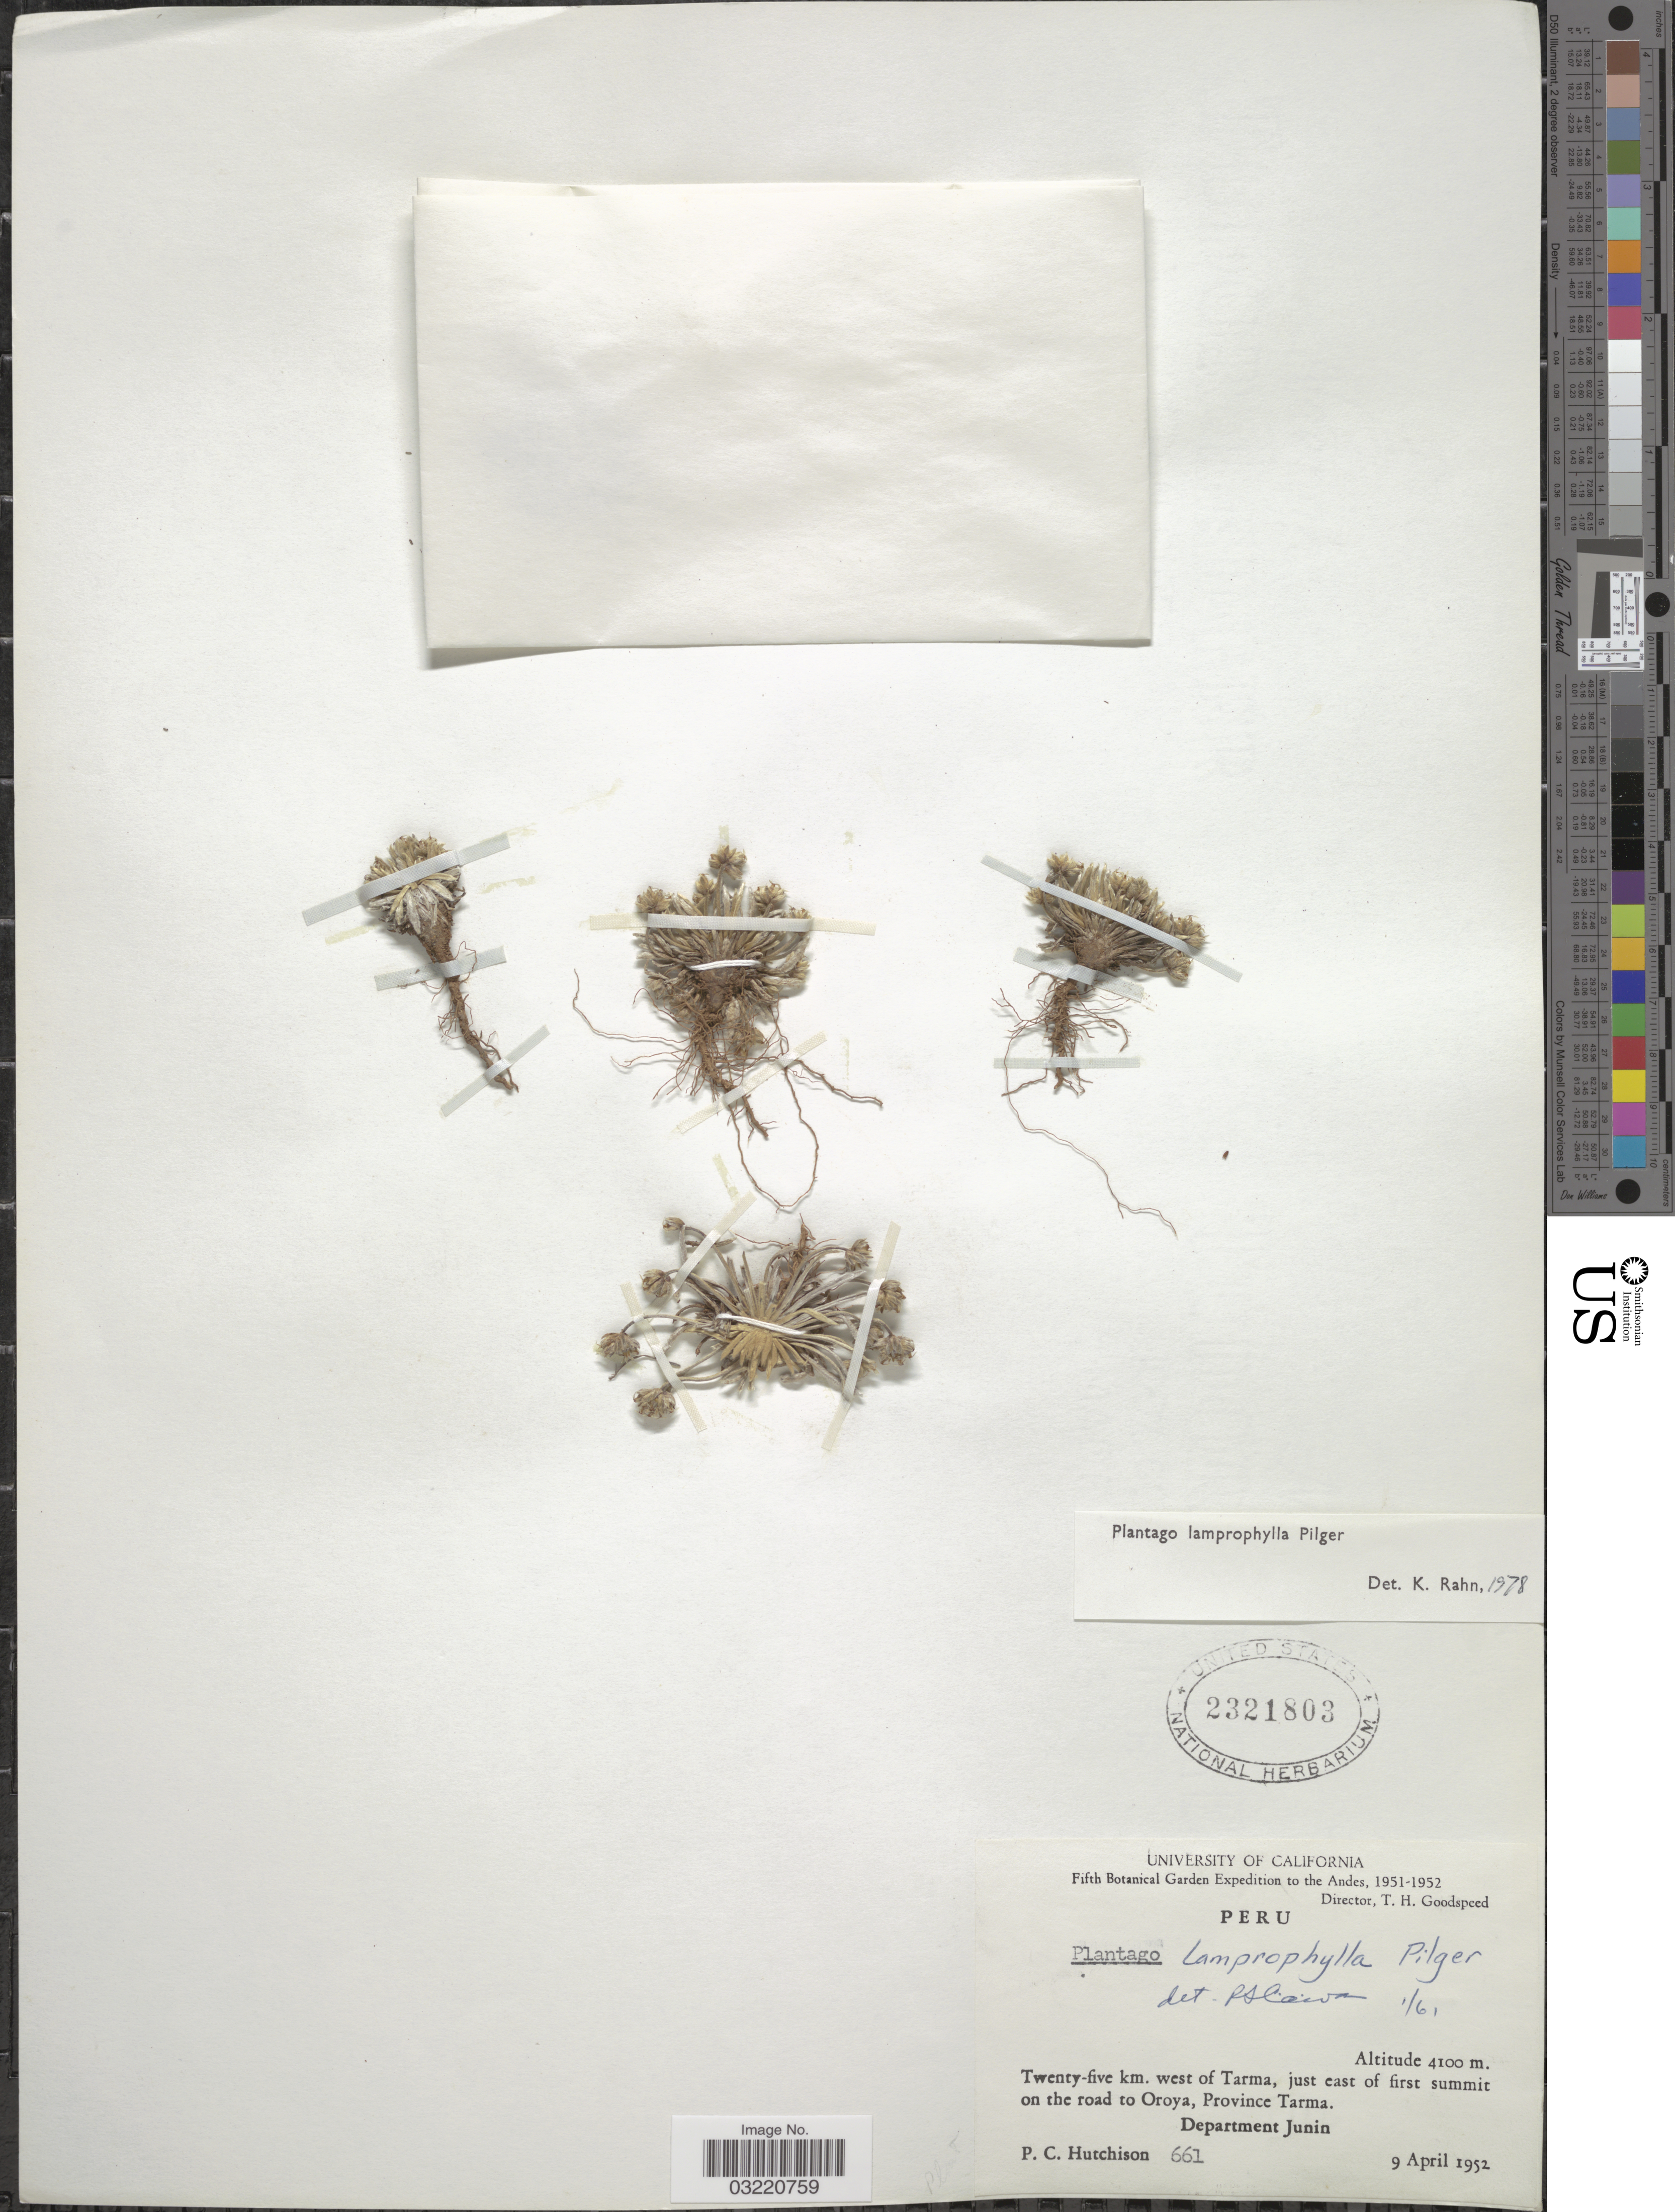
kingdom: Plantae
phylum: Tracheophyta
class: Magnoliopsida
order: Lamiales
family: Plantaginaceae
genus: Plantago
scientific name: Plantago lamprophylla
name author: Pilg.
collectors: P. C. Hutchison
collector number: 661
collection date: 1952-04-09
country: Peru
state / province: Junín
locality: Twenty-five km. west of Tarma, just east of first summit on the road to Oroya, Province Tarma. Department Junin.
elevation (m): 4100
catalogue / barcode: US 2321803